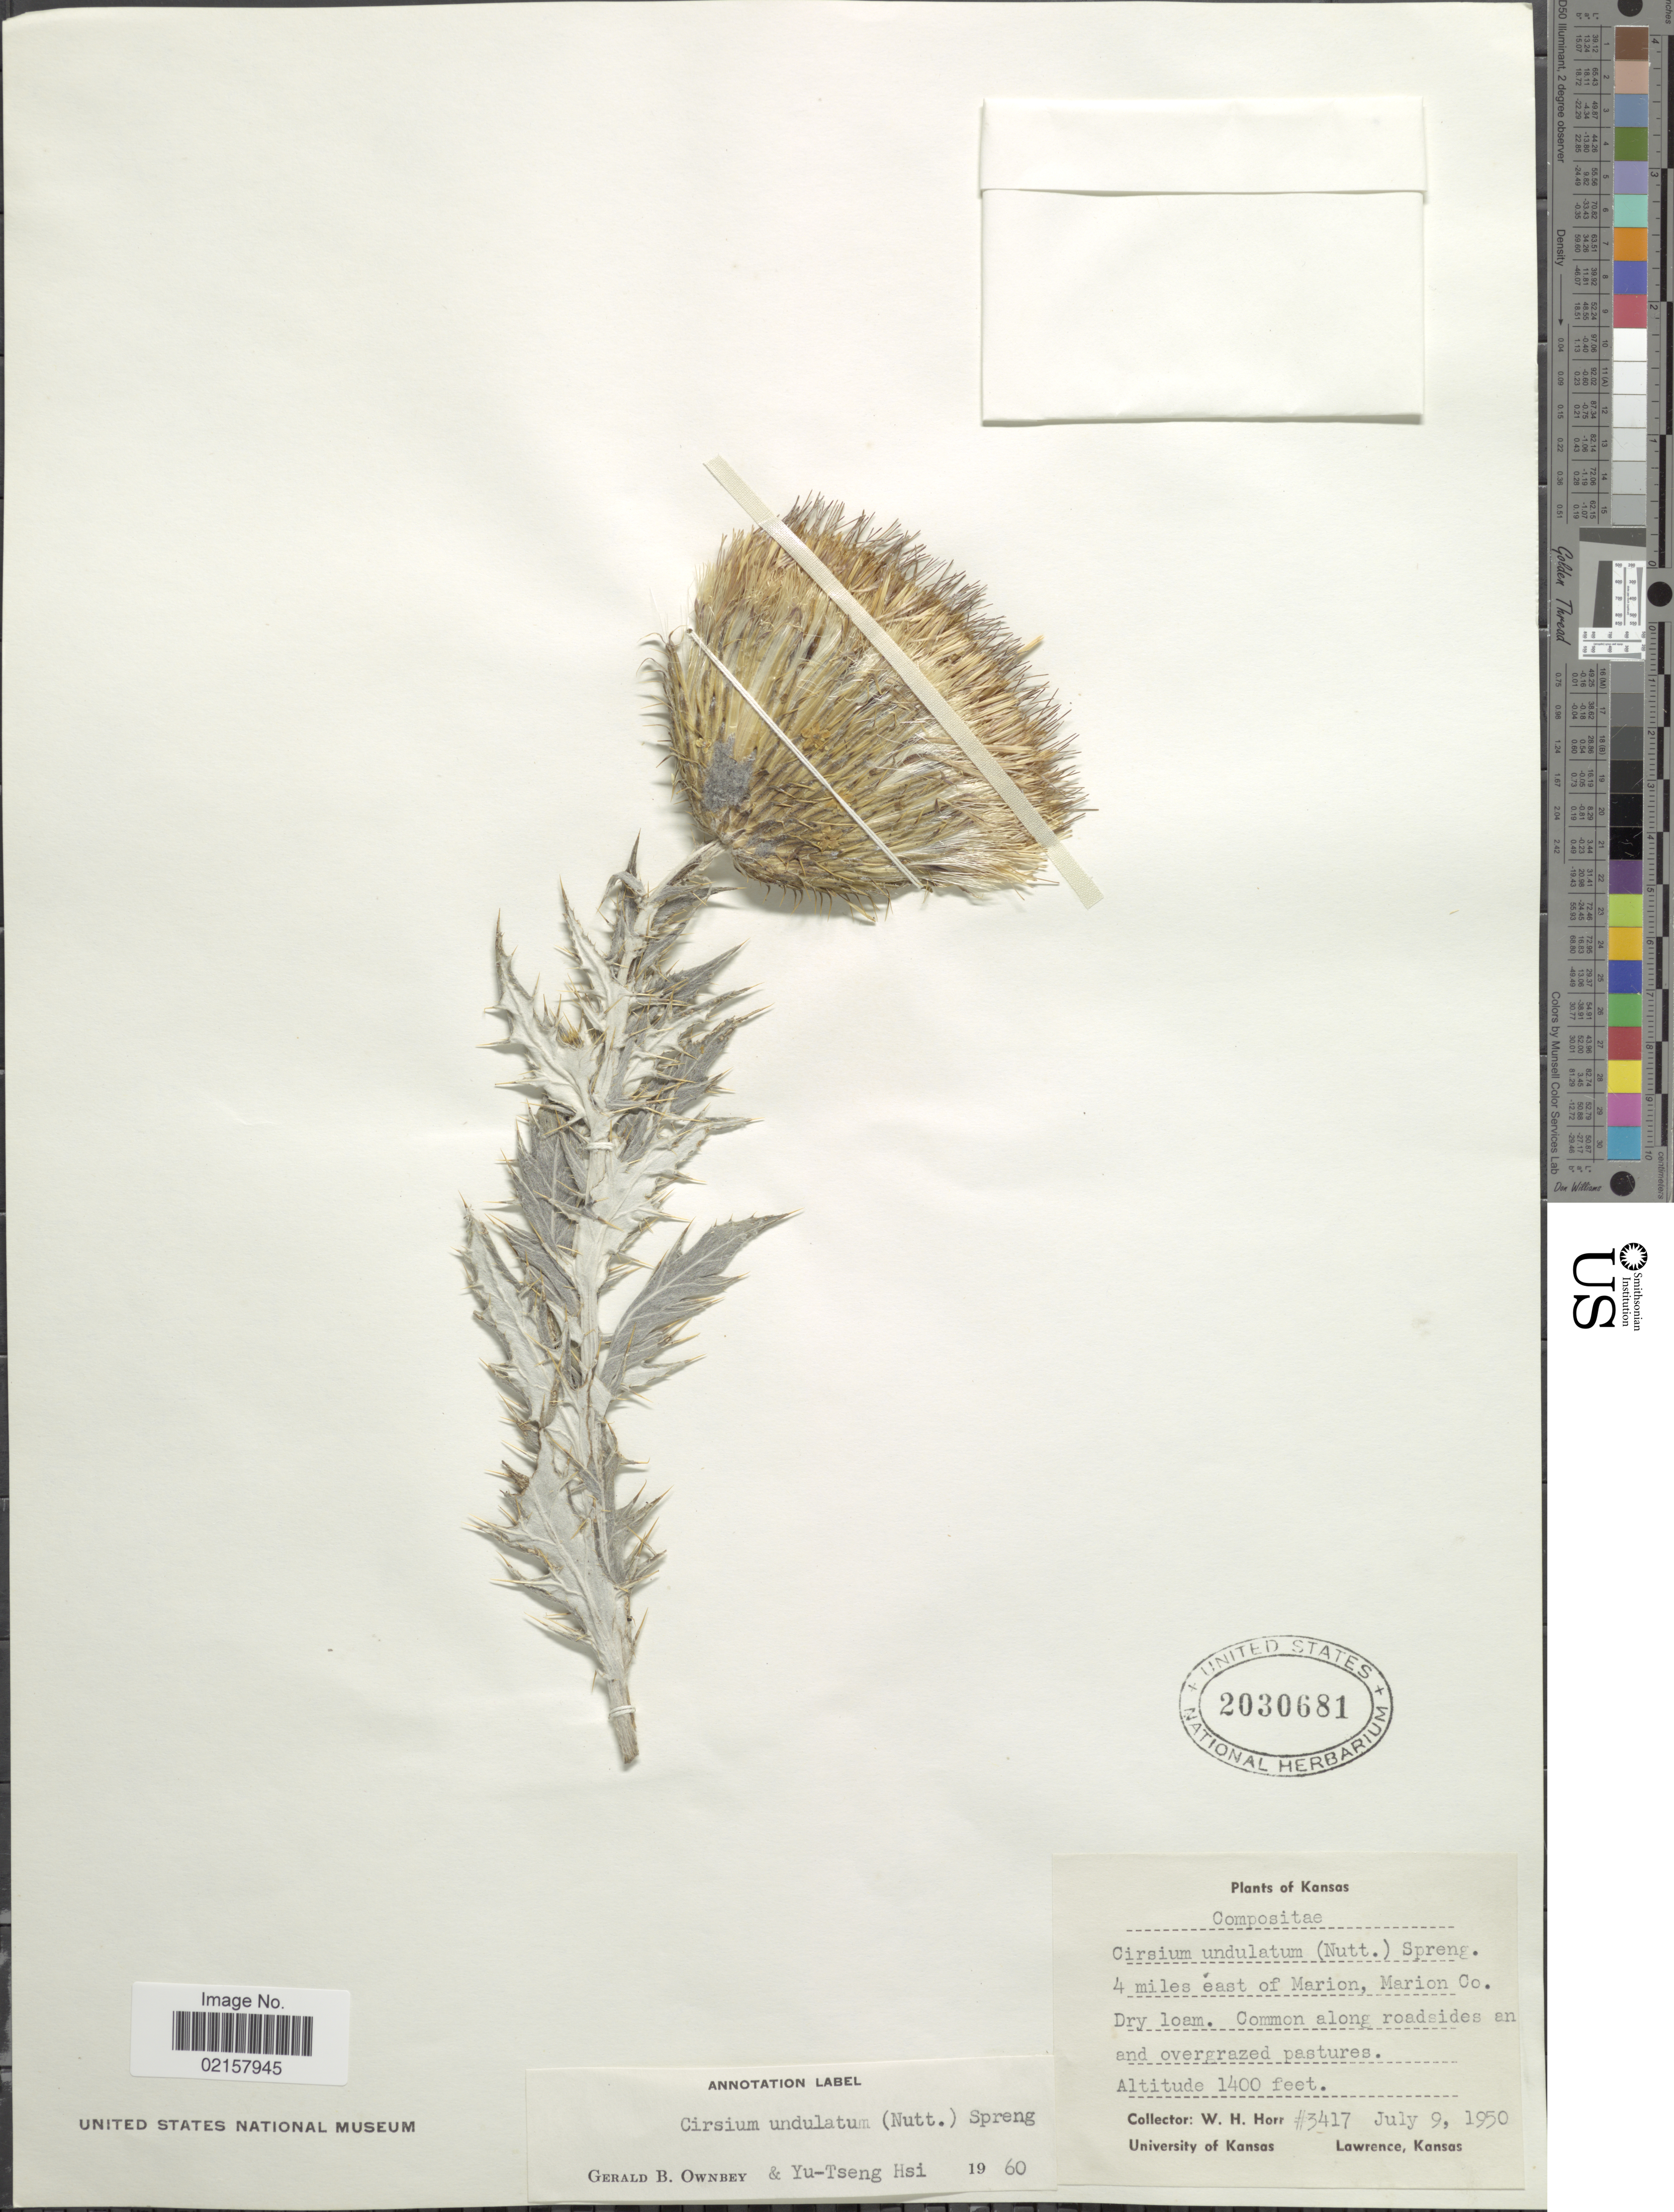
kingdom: Plantae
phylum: Tracheophyta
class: Magnoliopsida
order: Asterales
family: Asteraceae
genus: Cirsium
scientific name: Cirsium undulatum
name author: (Nutt.) Spreng.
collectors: W. H. Horr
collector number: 3417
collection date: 1950-07-09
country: United States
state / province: Kansas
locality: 4 miles east of Marion, Marion Co., common along roadside.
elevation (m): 427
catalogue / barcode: US 2030681